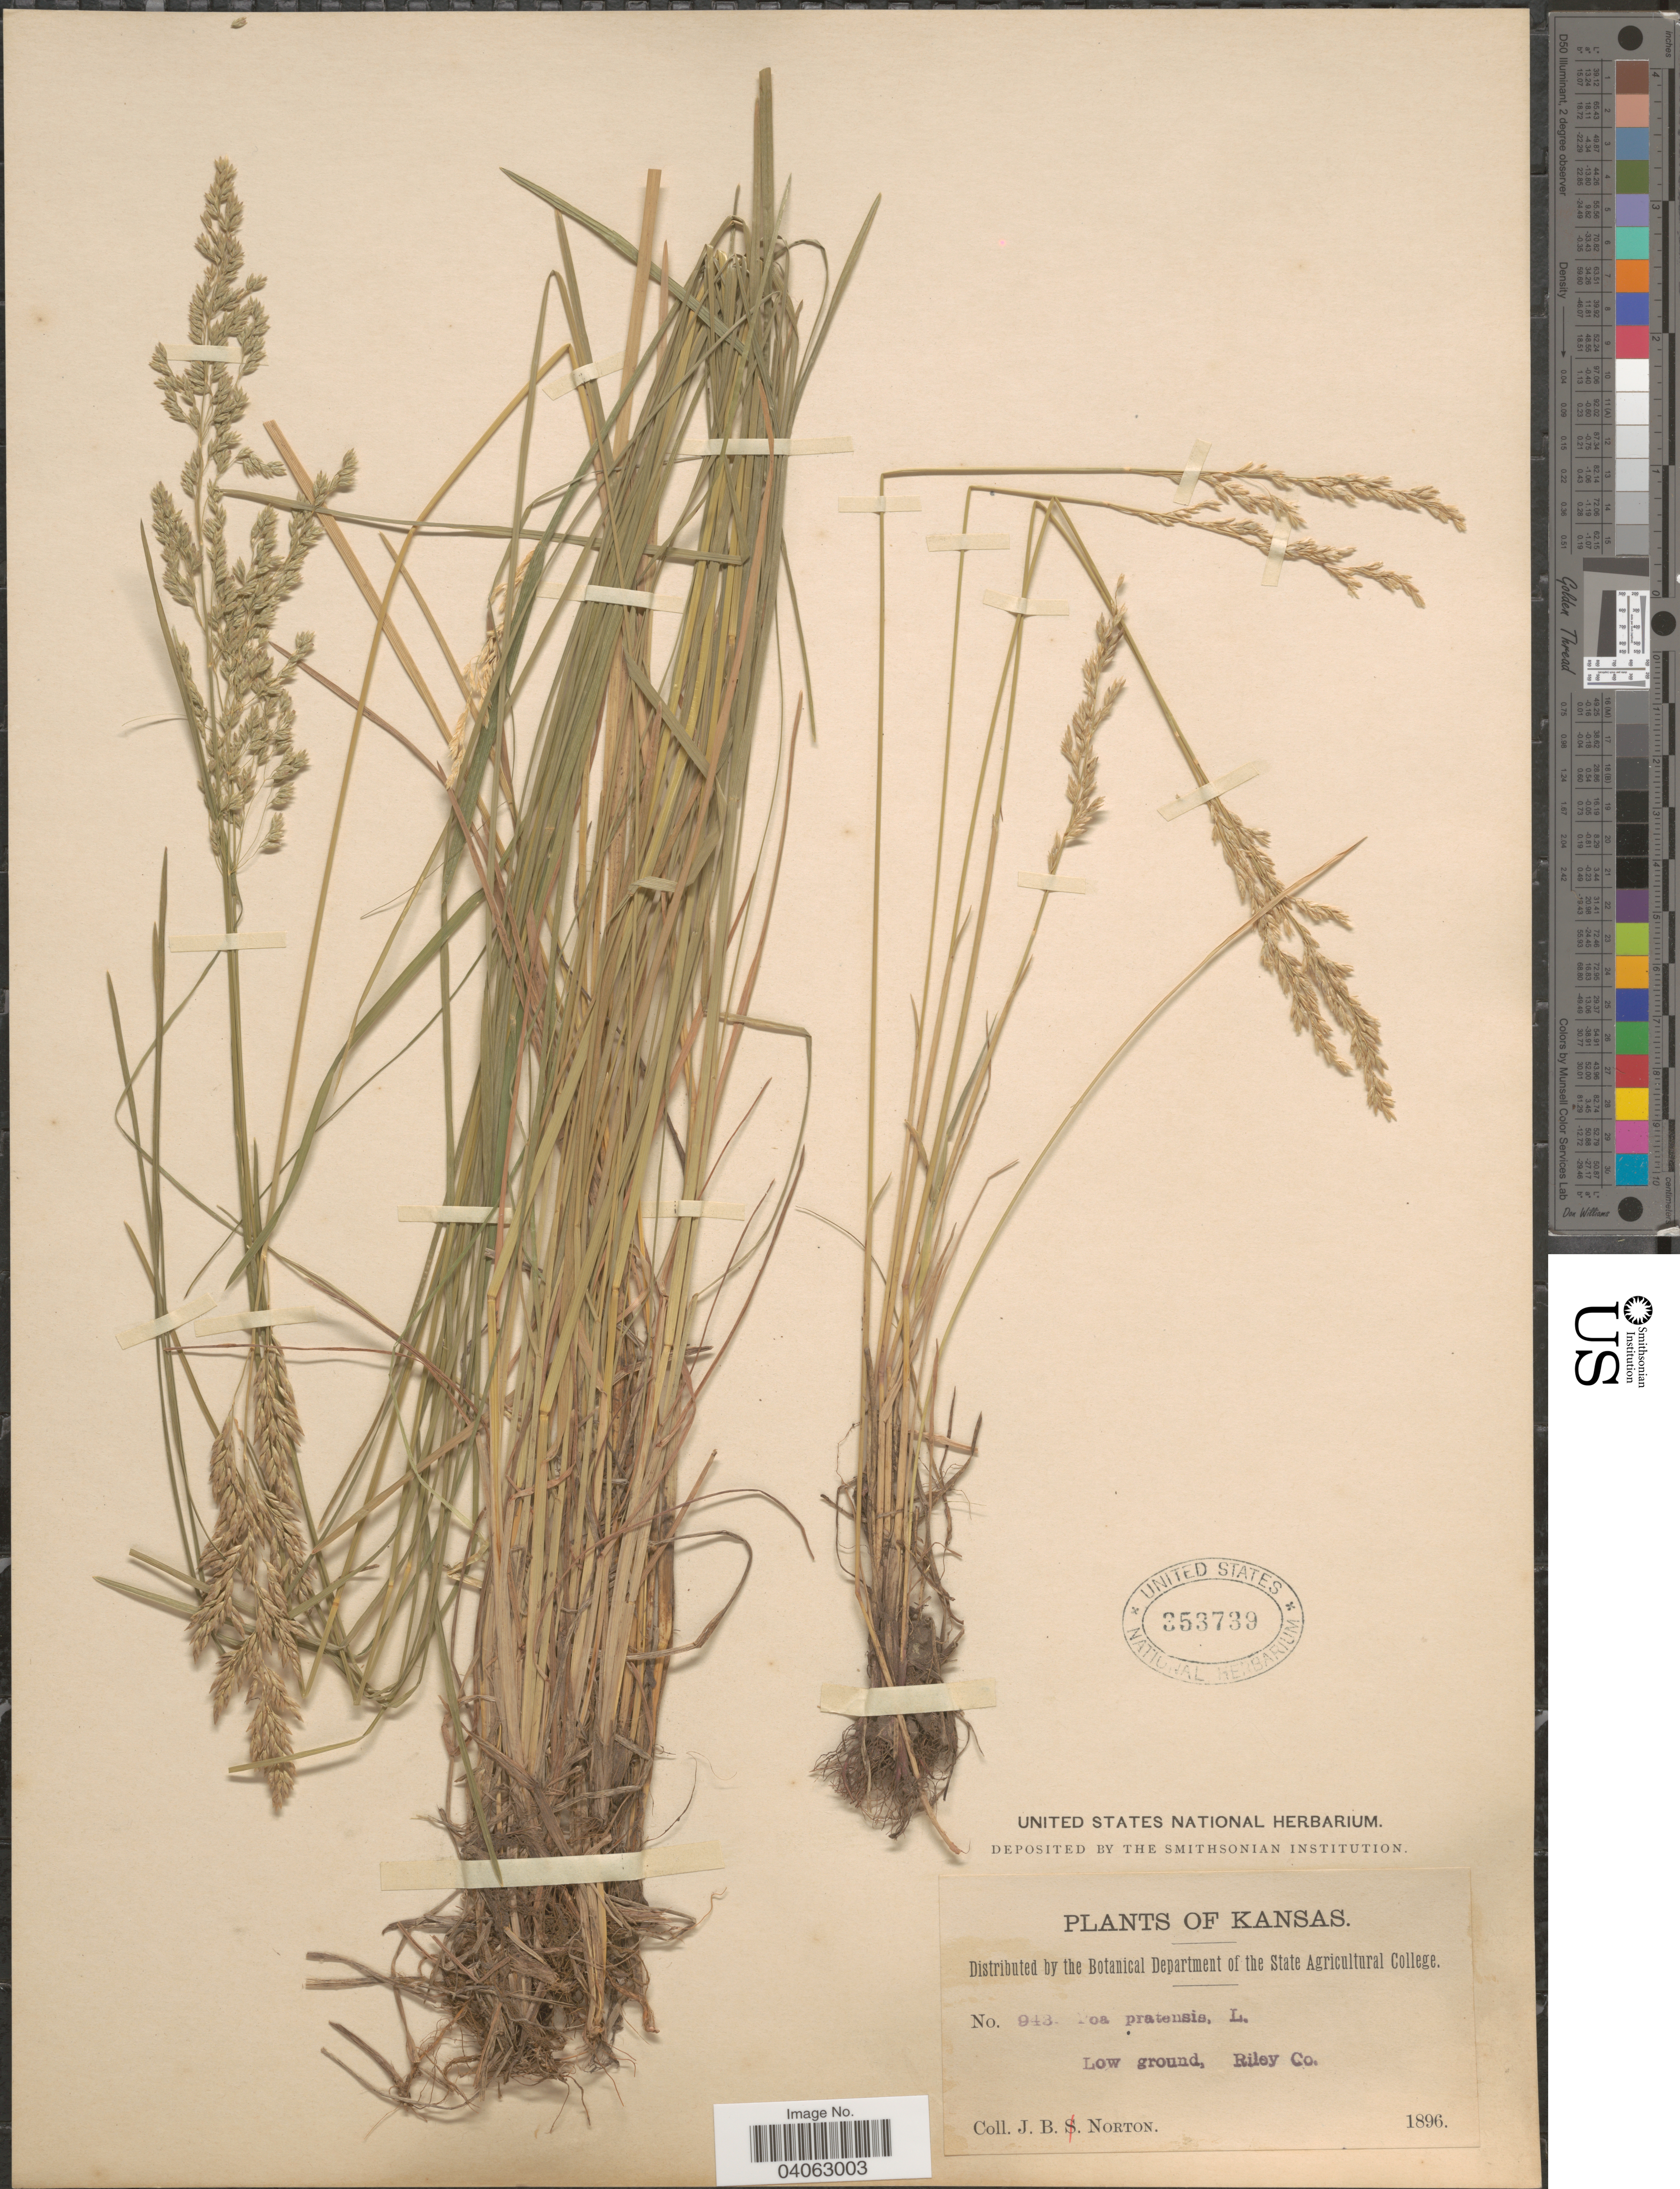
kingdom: Plantae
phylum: Tracheophyta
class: Liliopsida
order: Poales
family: Poaceae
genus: Poa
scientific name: Poa pratensis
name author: L.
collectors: J. B. Norton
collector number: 943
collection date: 1896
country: United States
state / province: Kansas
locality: Low ground, Riley Co.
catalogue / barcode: US 353739